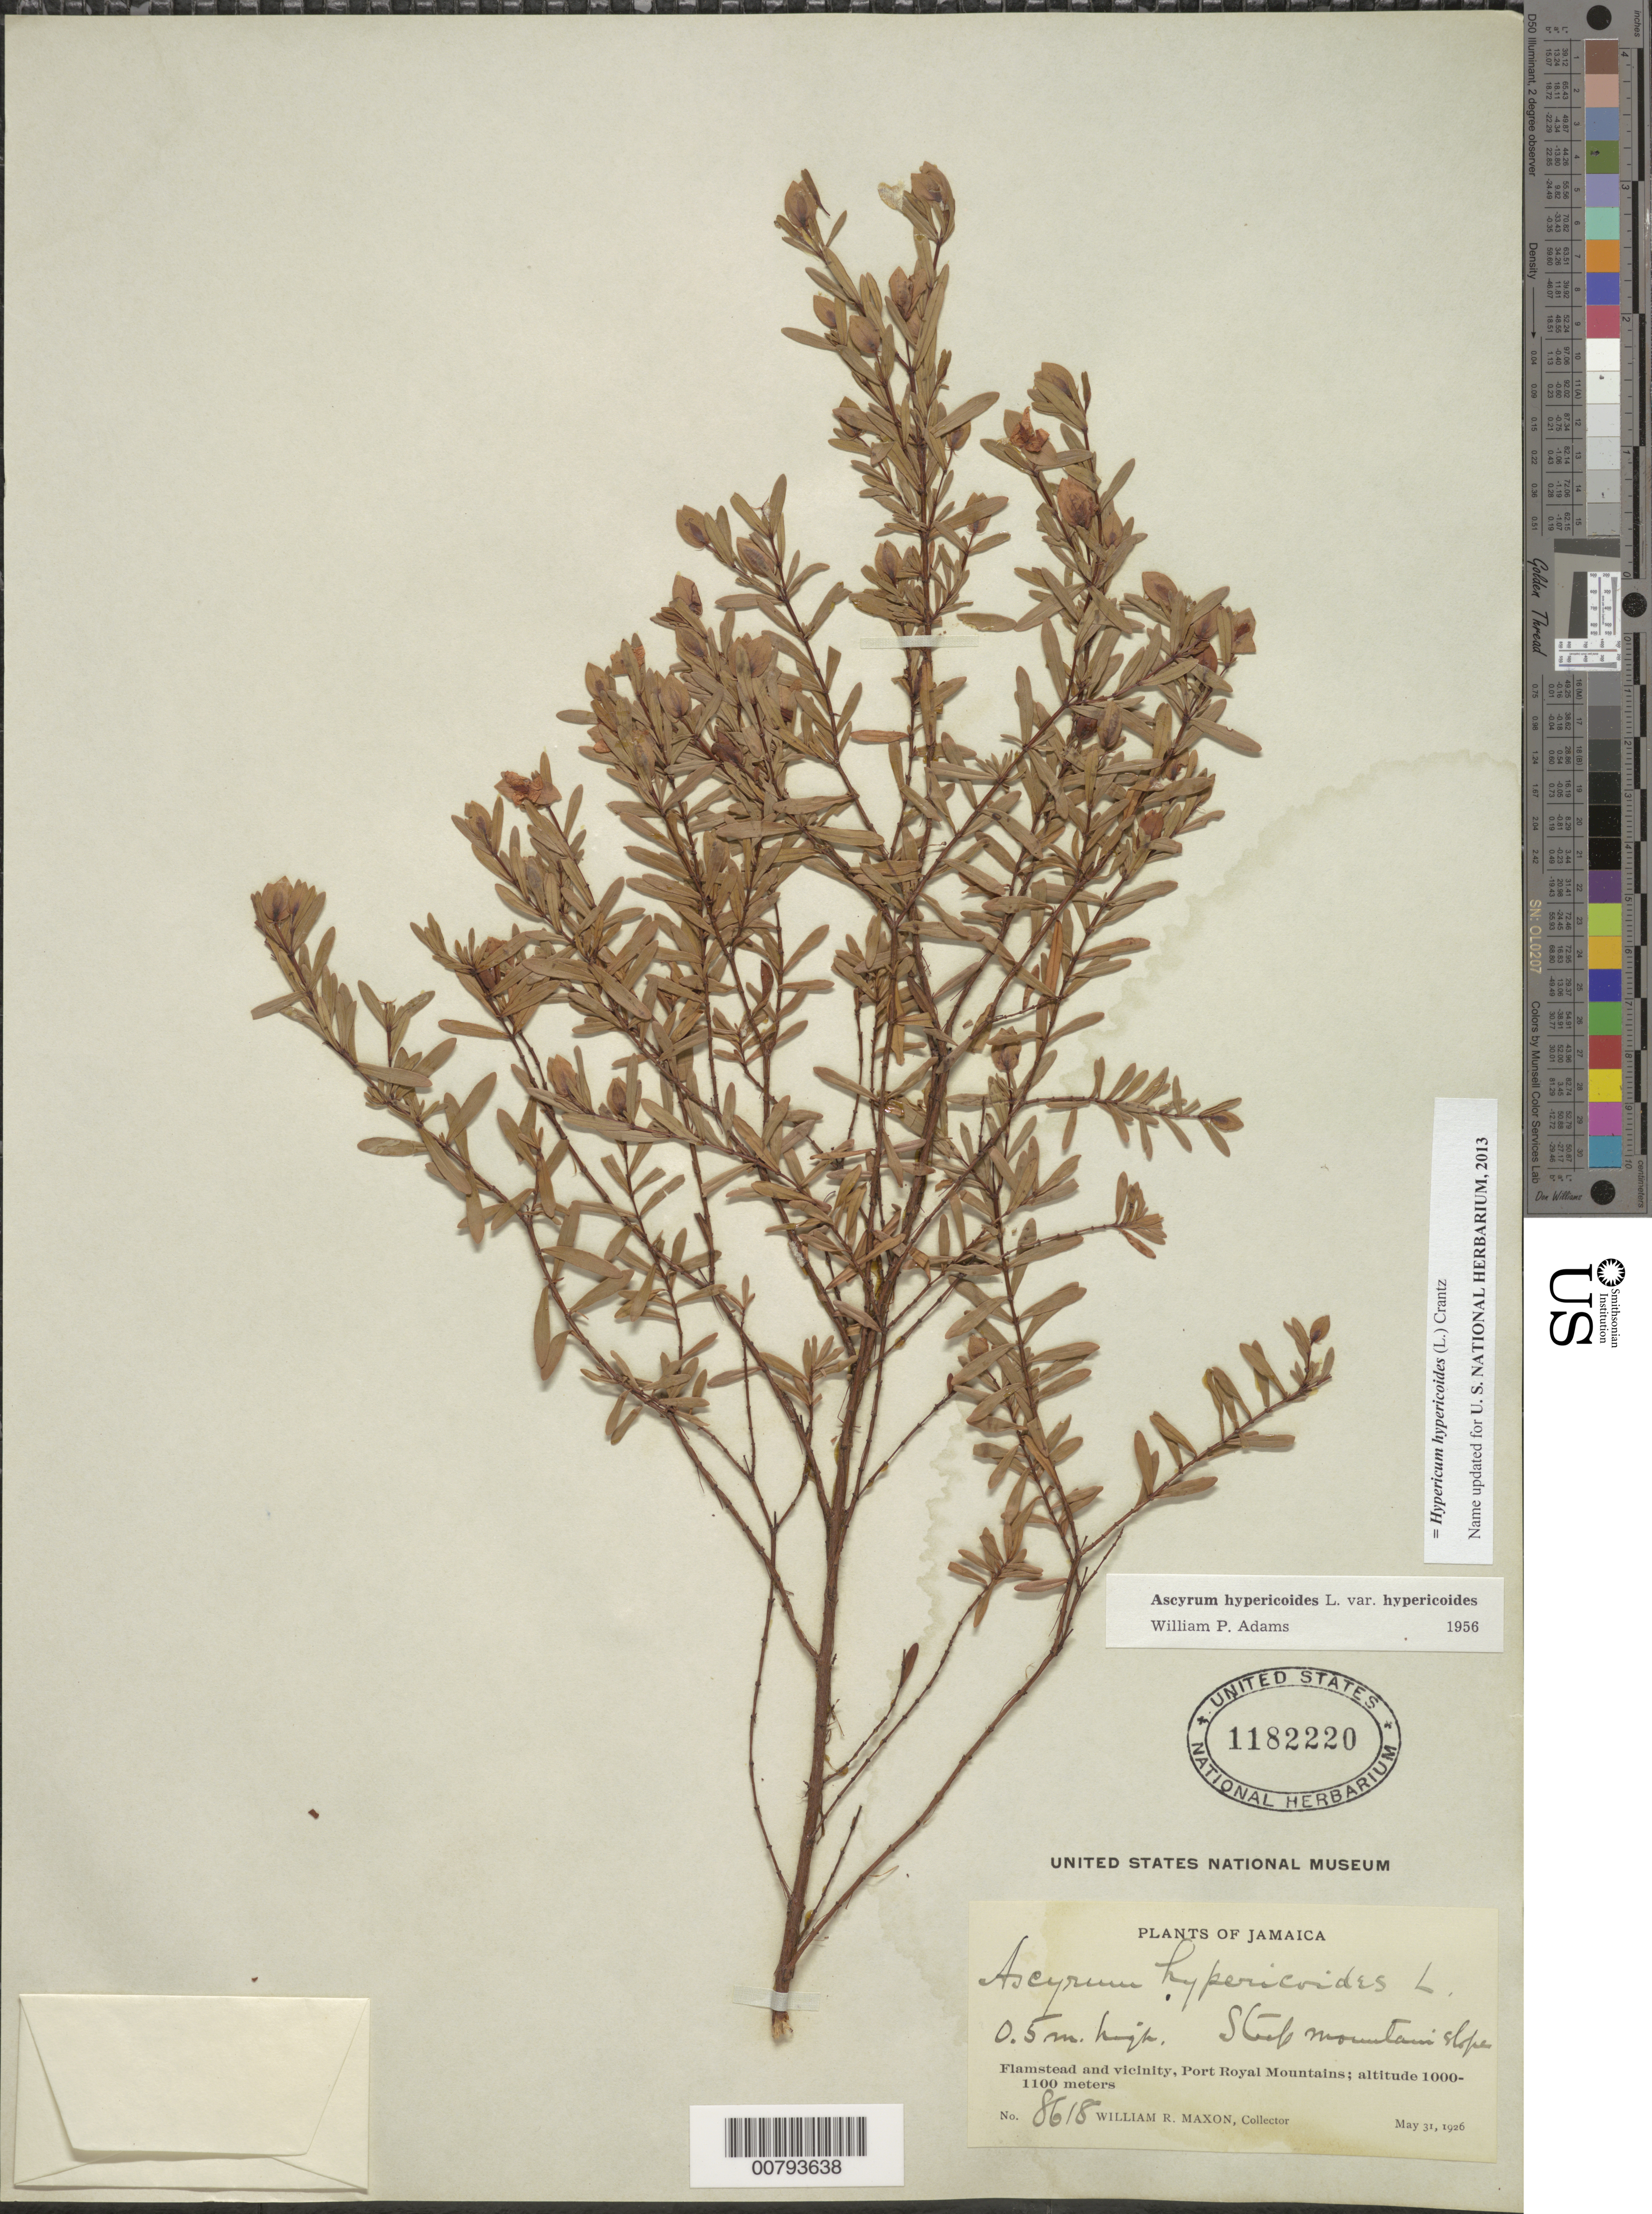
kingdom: Plantae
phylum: Tracheophyta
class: Magnoliopsida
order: Malpighiales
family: Hypericaceae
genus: Hypericum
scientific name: Hypericum hypericoides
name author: (L.) Crantz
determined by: Adams, W. P.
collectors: W. R. Maxon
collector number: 8618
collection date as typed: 31 May 1926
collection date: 1926-05-31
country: Jamaica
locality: Flamstead and vicinity, Port Royal Mountains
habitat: Mountain slope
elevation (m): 1000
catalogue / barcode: US 1182220